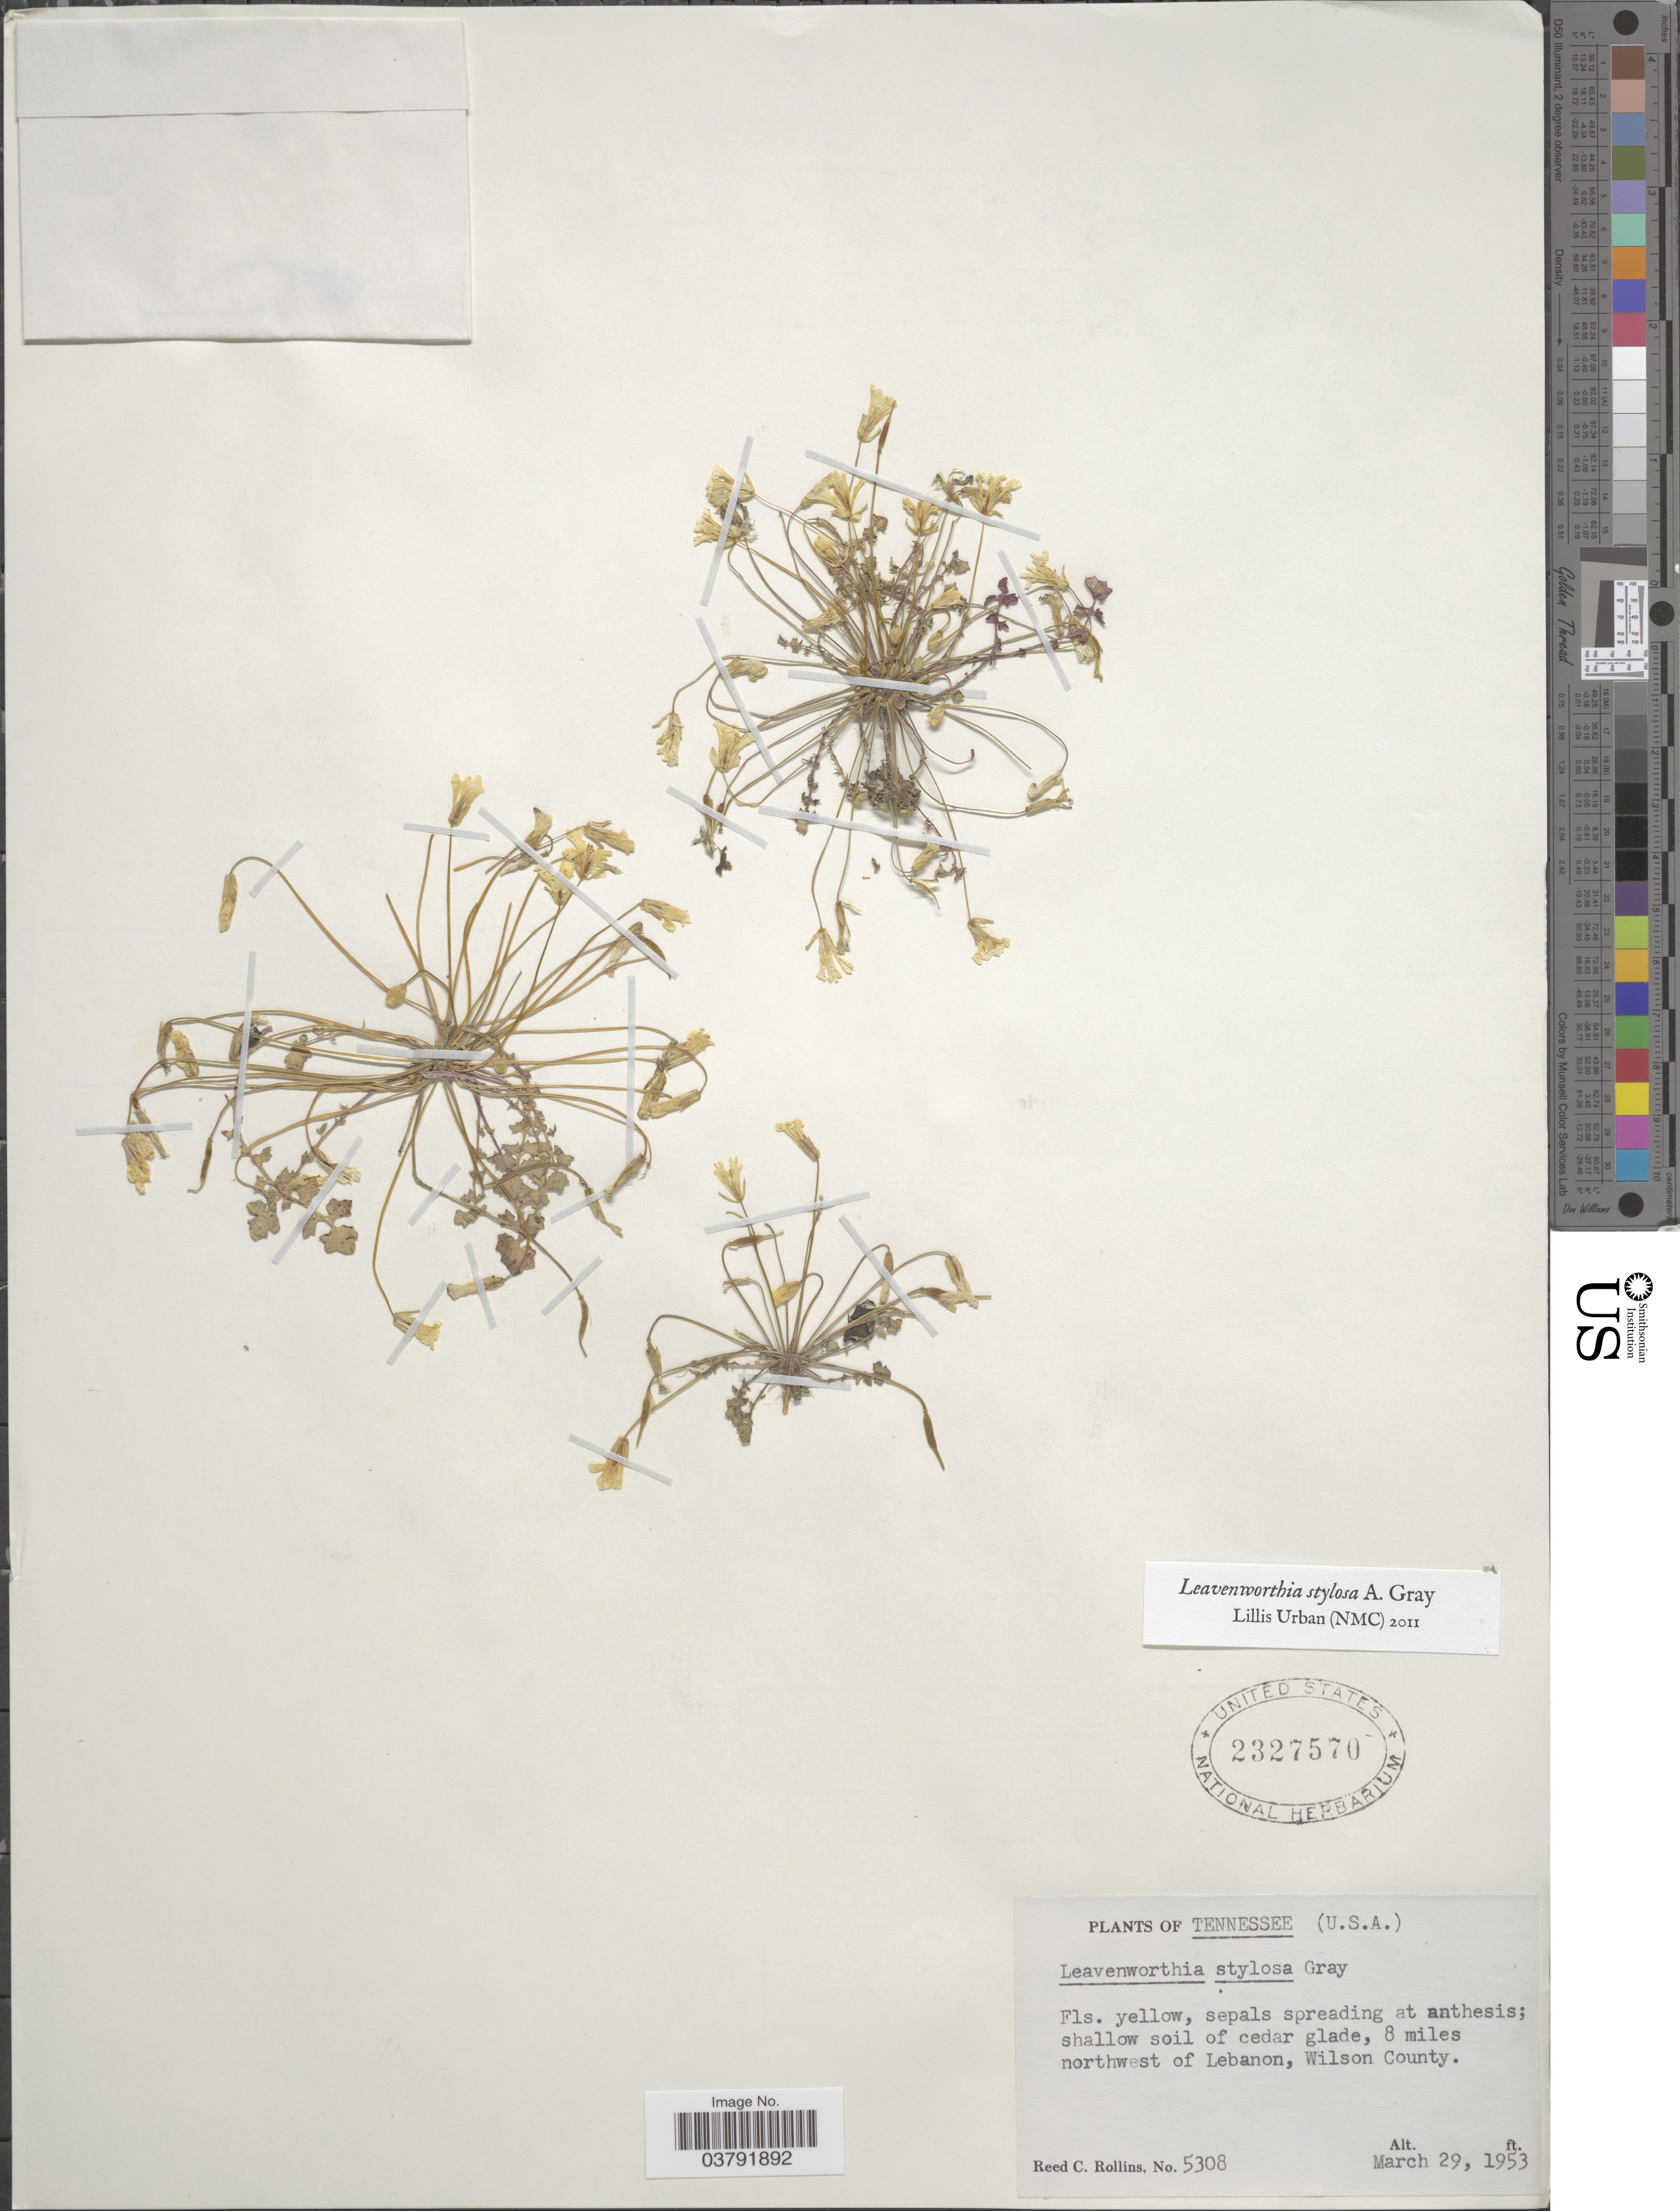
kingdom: Plantae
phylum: Tracheophyta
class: Magnoliopsida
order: Brassicales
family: Brassicaceae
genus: Leavenworthia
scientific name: Leavenworthia stylosa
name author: A. Gray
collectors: R. C. Rollins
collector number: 5308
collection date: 1953-03-29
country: United States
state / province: Tennessee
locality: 8 miles northwest of Lebanon, Wilson County.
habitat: shallow soil of cedar glade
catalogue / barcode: US 2327570